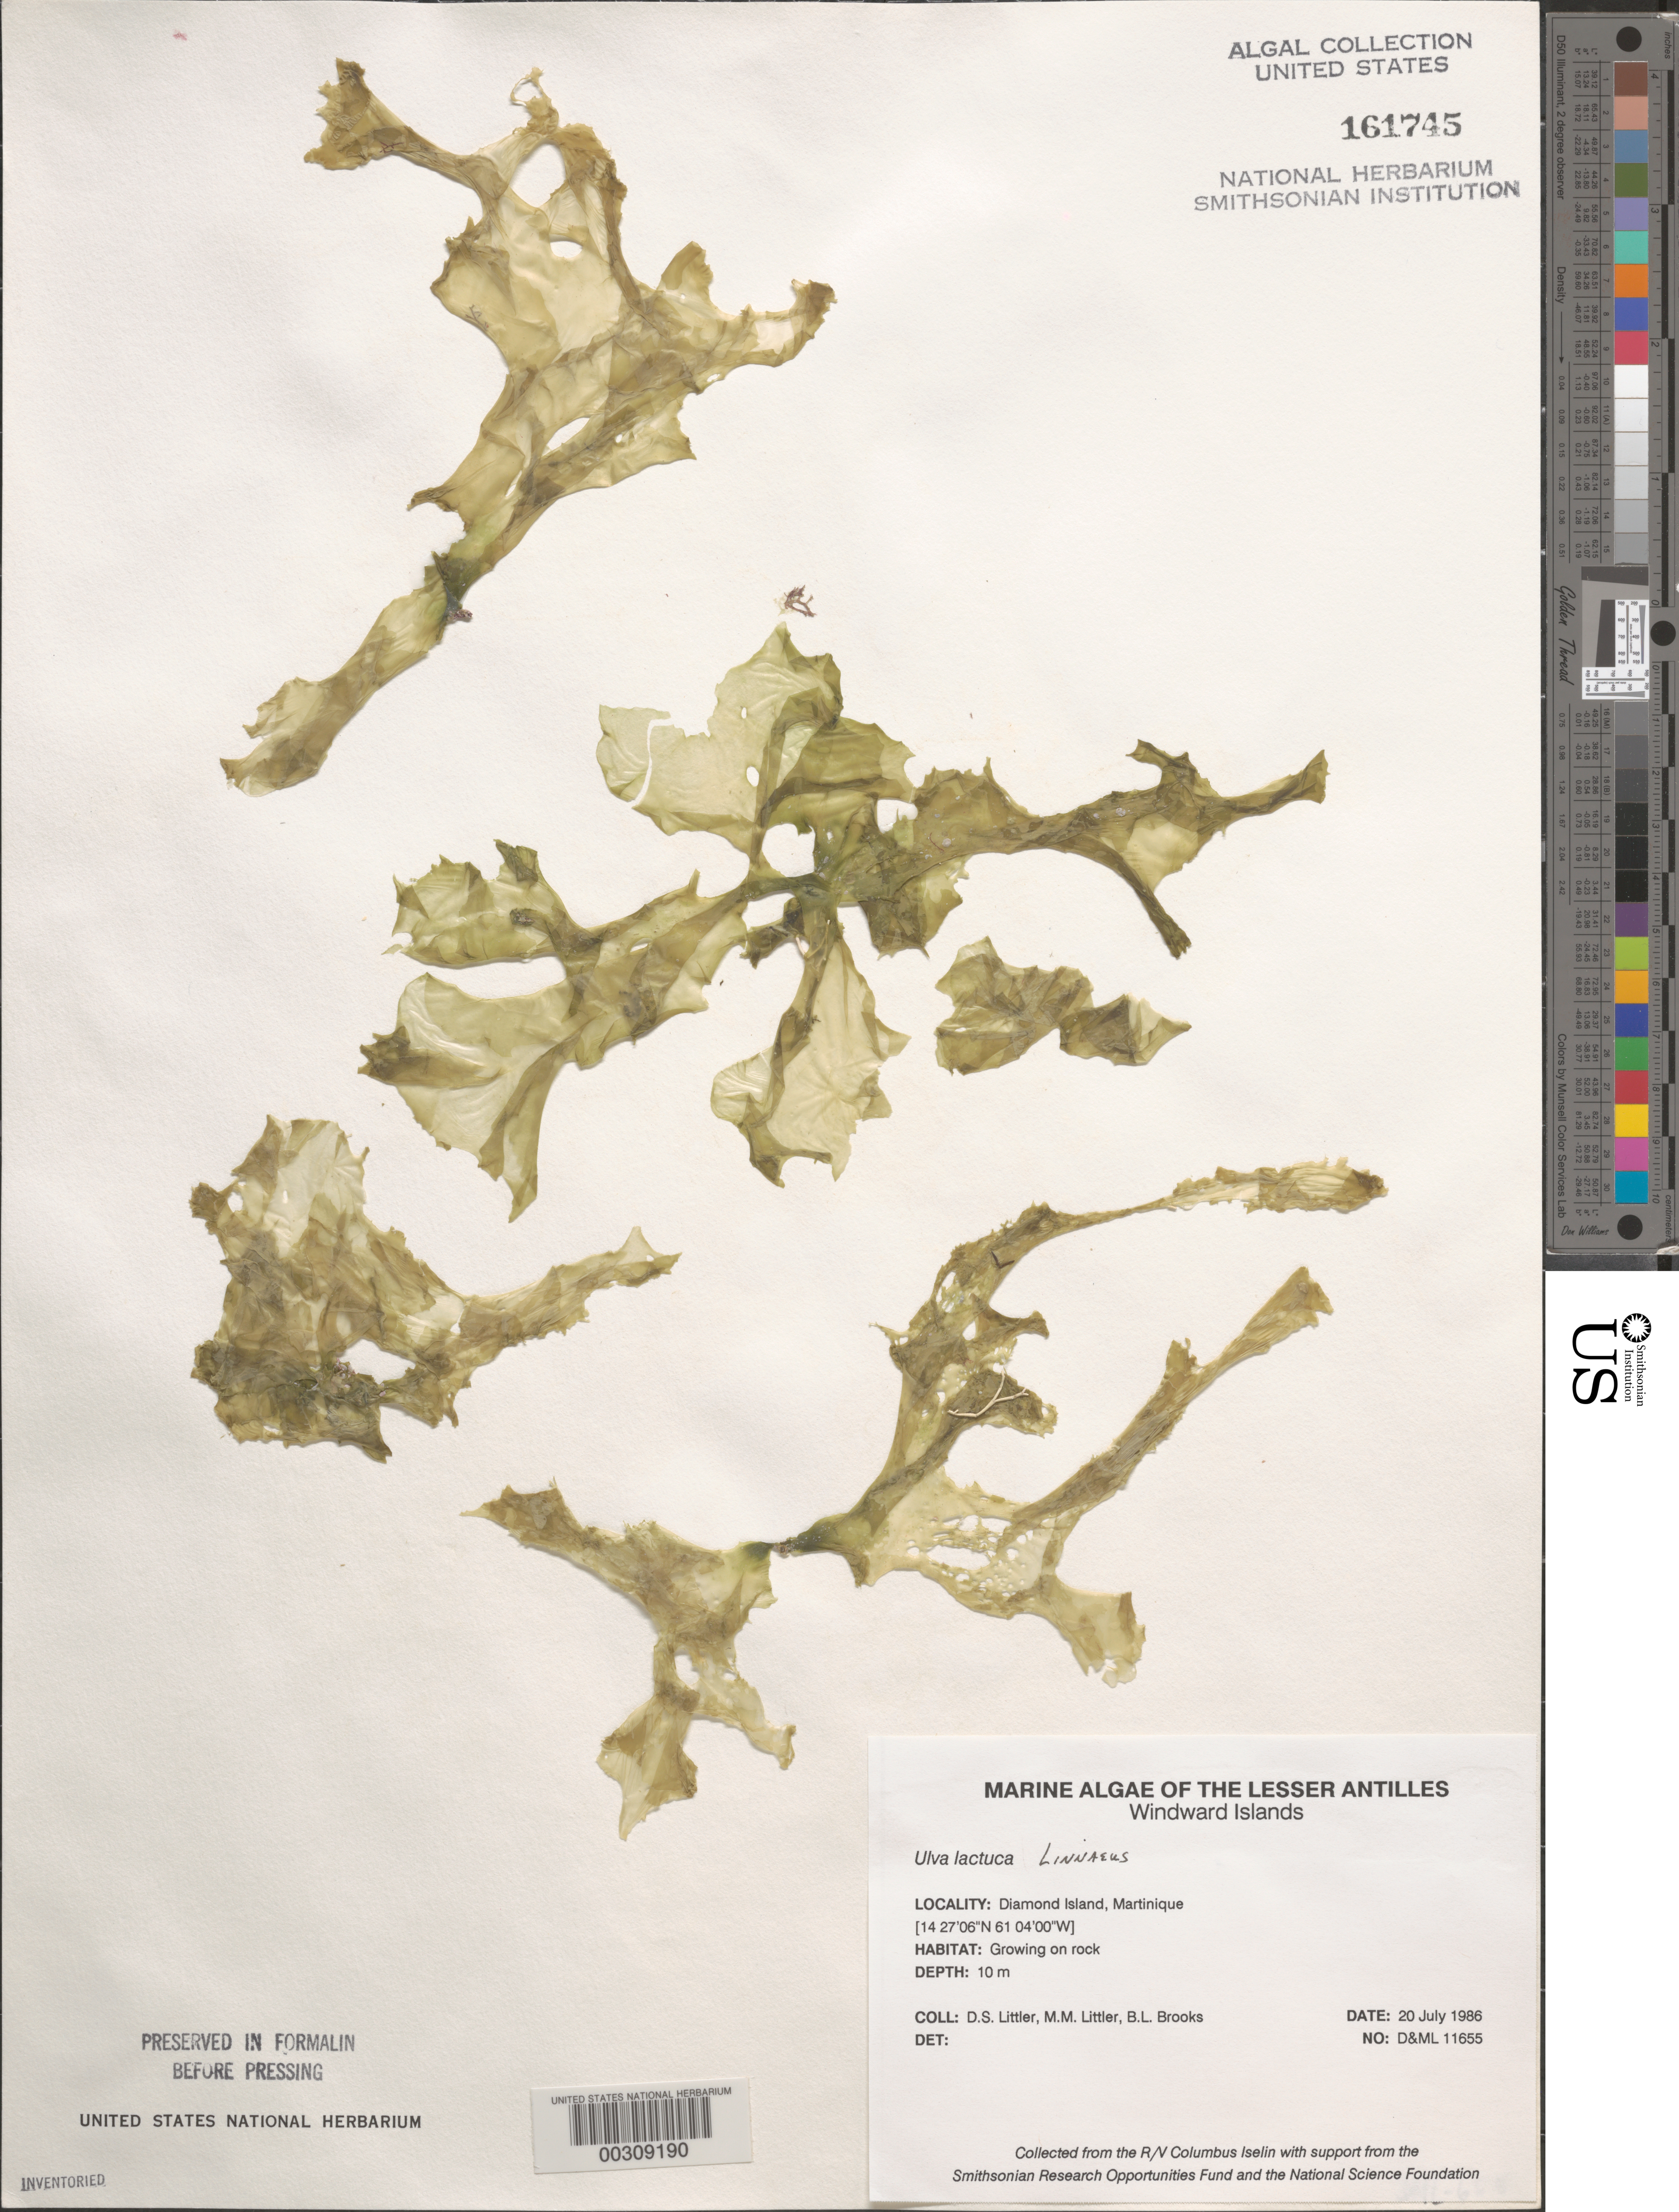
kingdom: Plantae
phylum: Chlorophyta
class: Ulvophyceae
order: Ulvales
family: Ulvaceae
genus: Ulva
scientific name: Ulva lactuca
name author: L.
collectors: D. S. Littler, M. M. Littler & B. Brooks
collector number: D&ML 11655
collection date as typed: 20 Jul 1986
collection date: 1986-07-20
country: Martinique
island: Diamond Island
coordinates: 14 27' 06" N, 61 04' 00" W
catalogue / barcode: US 161745